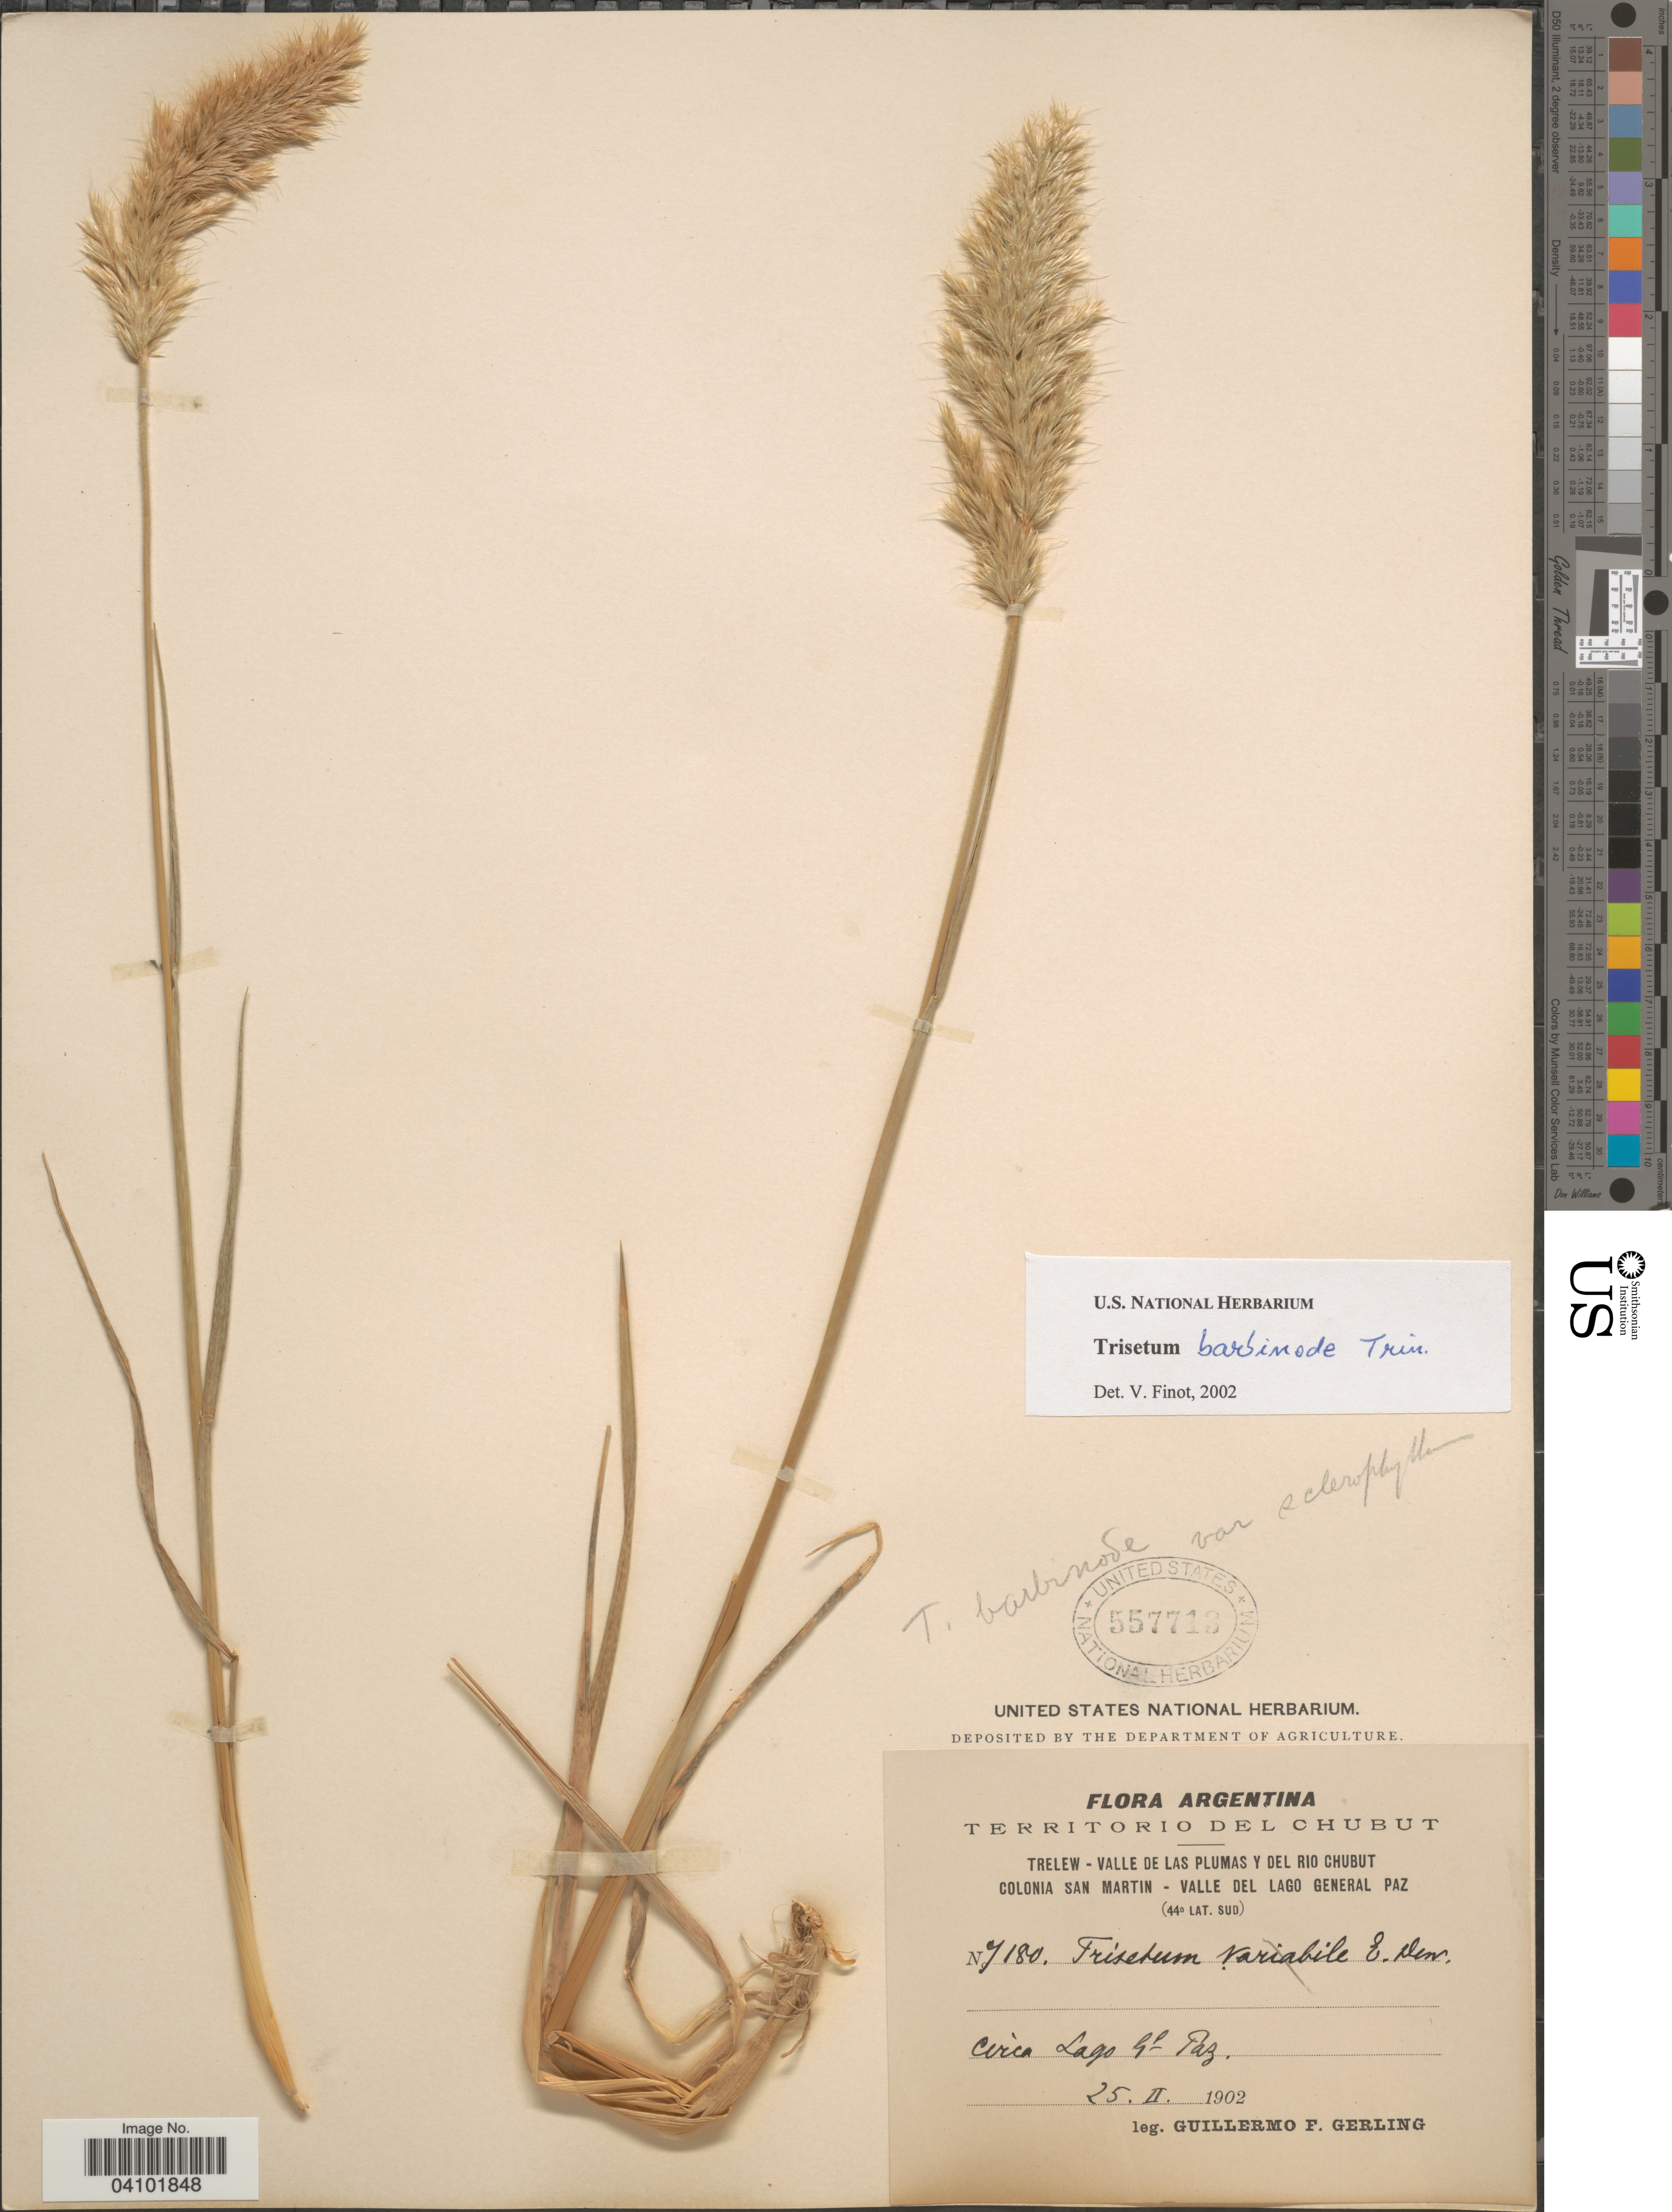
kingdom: Plantae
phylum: Tracheophyta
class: Liliopsida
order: Poales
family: Poaceae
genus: Koeleria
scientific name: Koeleria barbinodis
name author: (Trin.) Barberá et al.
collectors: G. Gerling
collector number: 7180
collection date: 1902-02-25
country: Argentina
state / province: Chubut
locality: Trelew - Valle de las Plumas y del Rio Chubut. Colonia San Martin - Valle del Lago General Paz. Circa Lago Gl Paz.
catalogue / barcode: US 557713